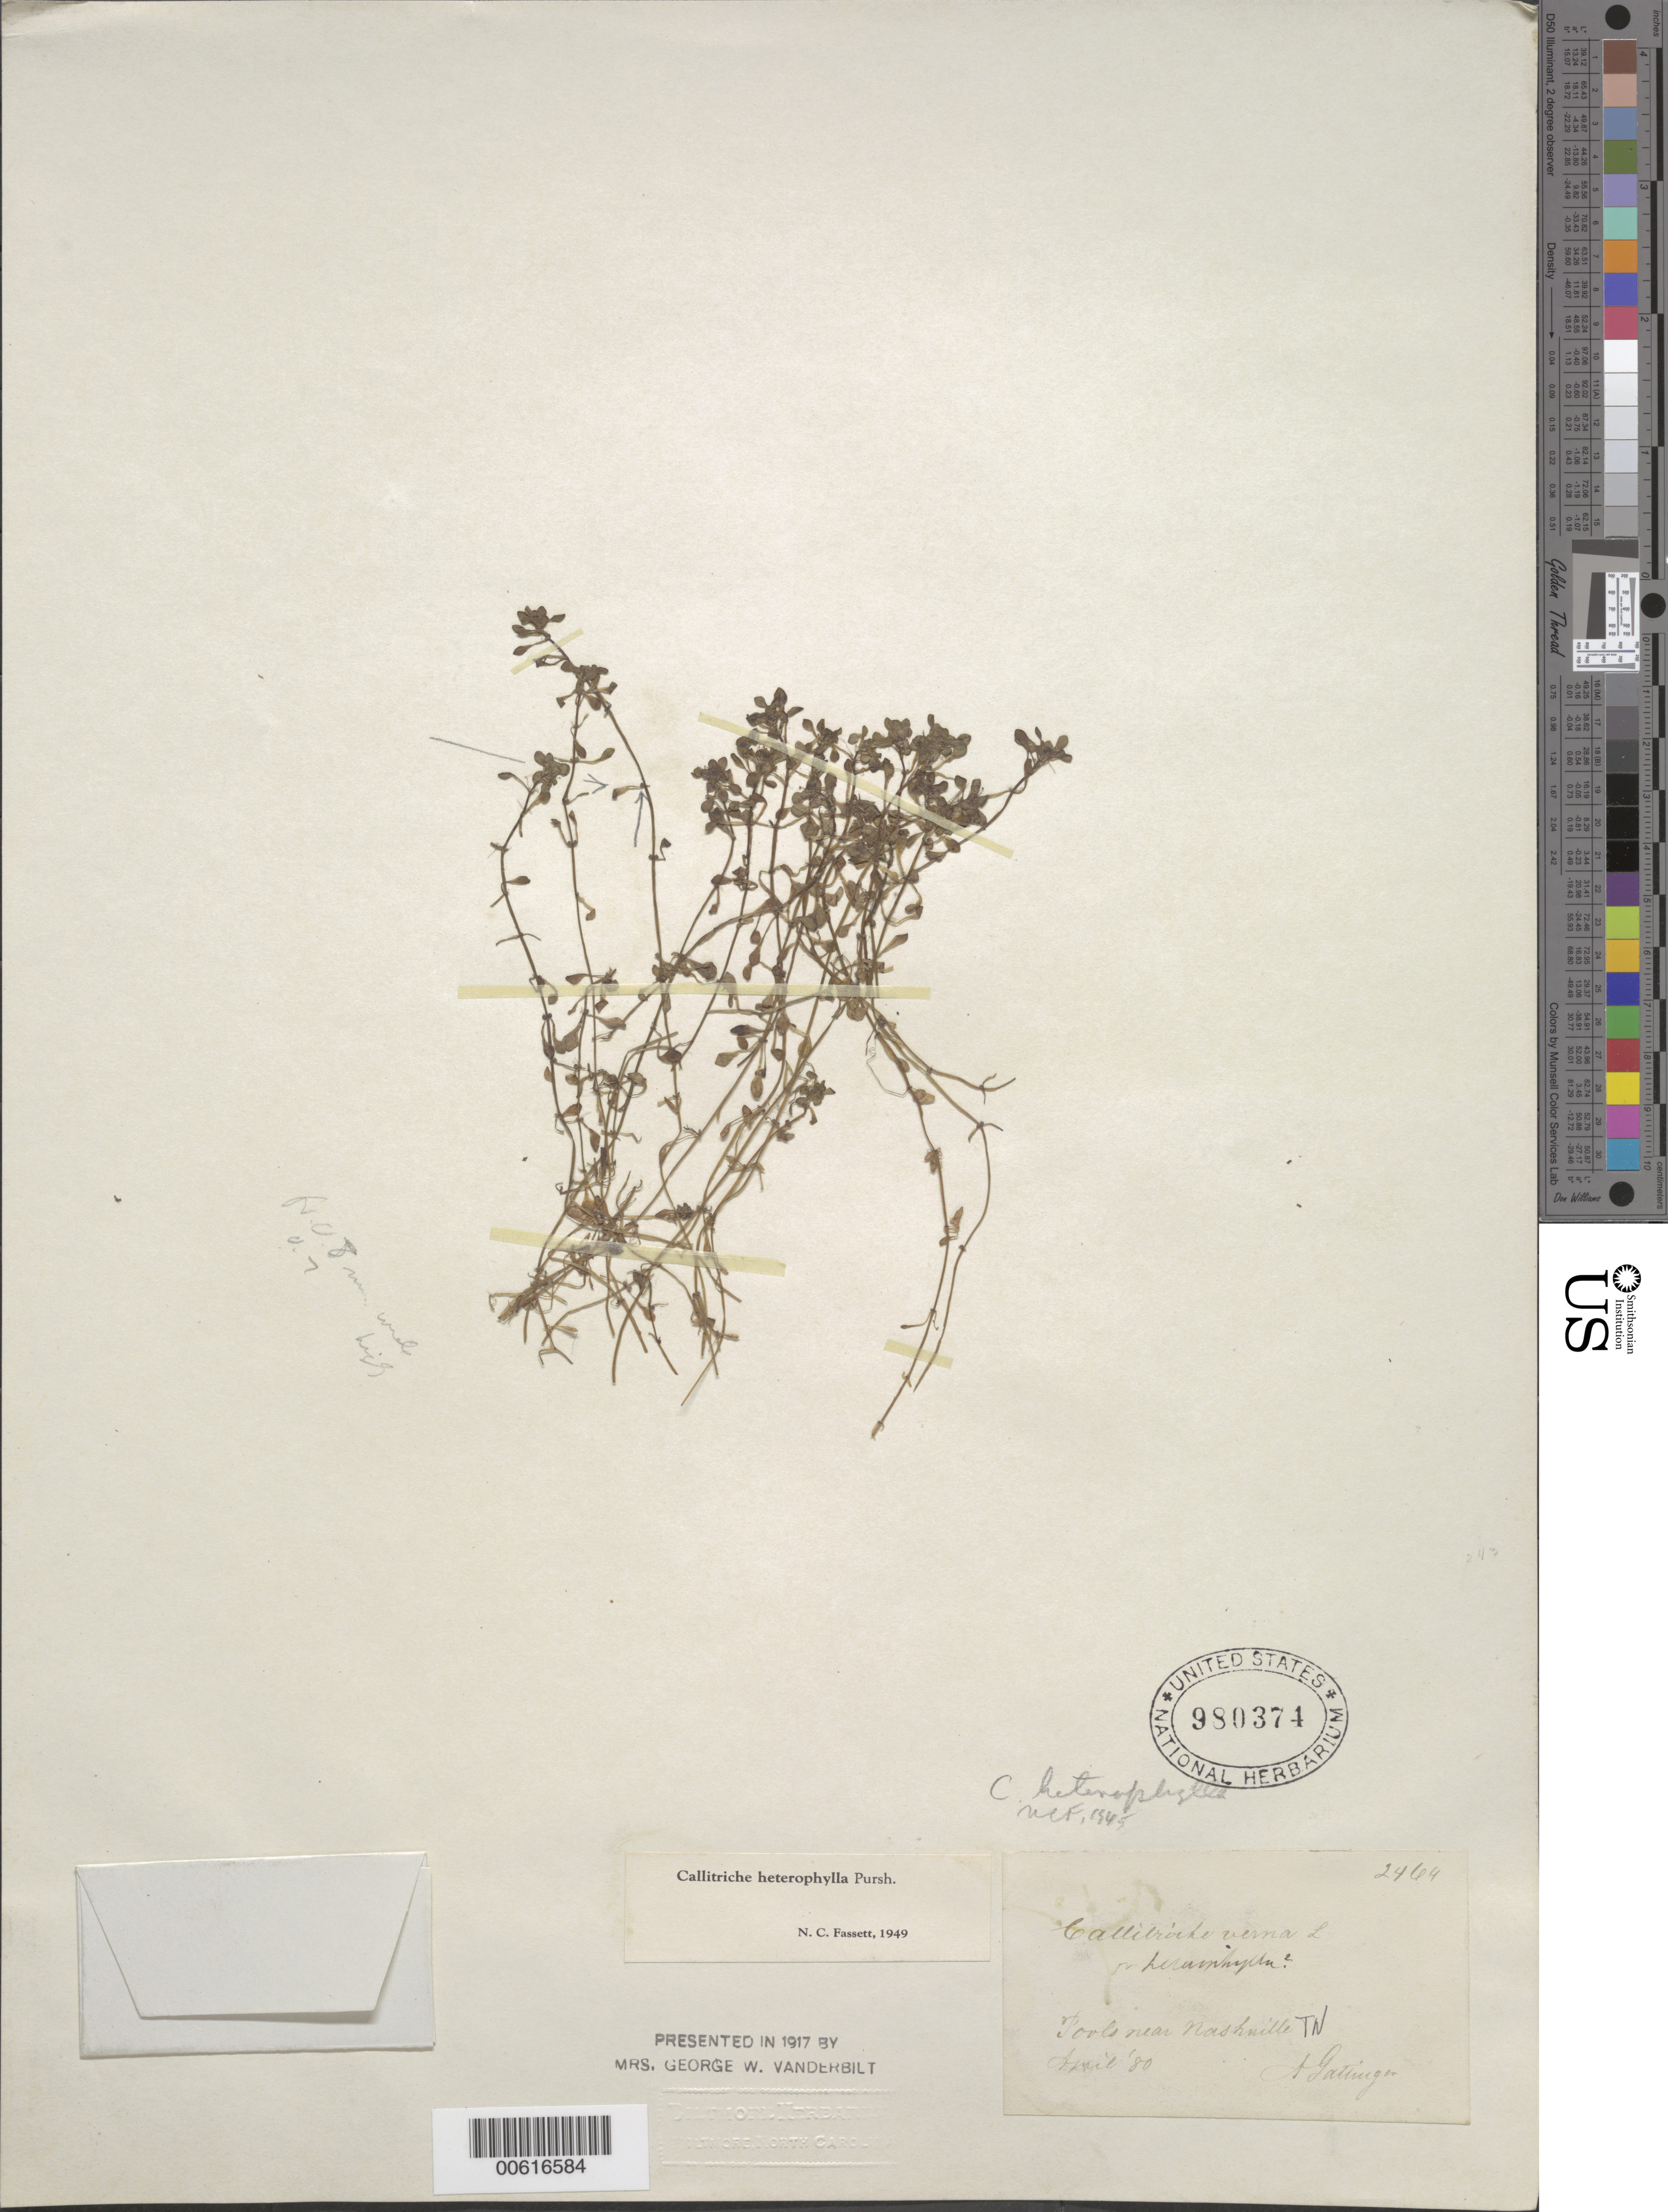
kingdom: Plantae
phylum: Tracheophyta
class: Magnoliopsida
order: Lamiales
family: Plantaginaceae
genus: Callitriche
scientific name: Callitriche heterophylla Pursh emend. Darby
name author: Pursh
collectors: A. Gattinger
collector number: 2464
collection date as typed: Apr 1880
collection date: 1880-04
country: United States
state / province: Tennessee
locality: Near Nashville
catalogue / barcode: US 980374